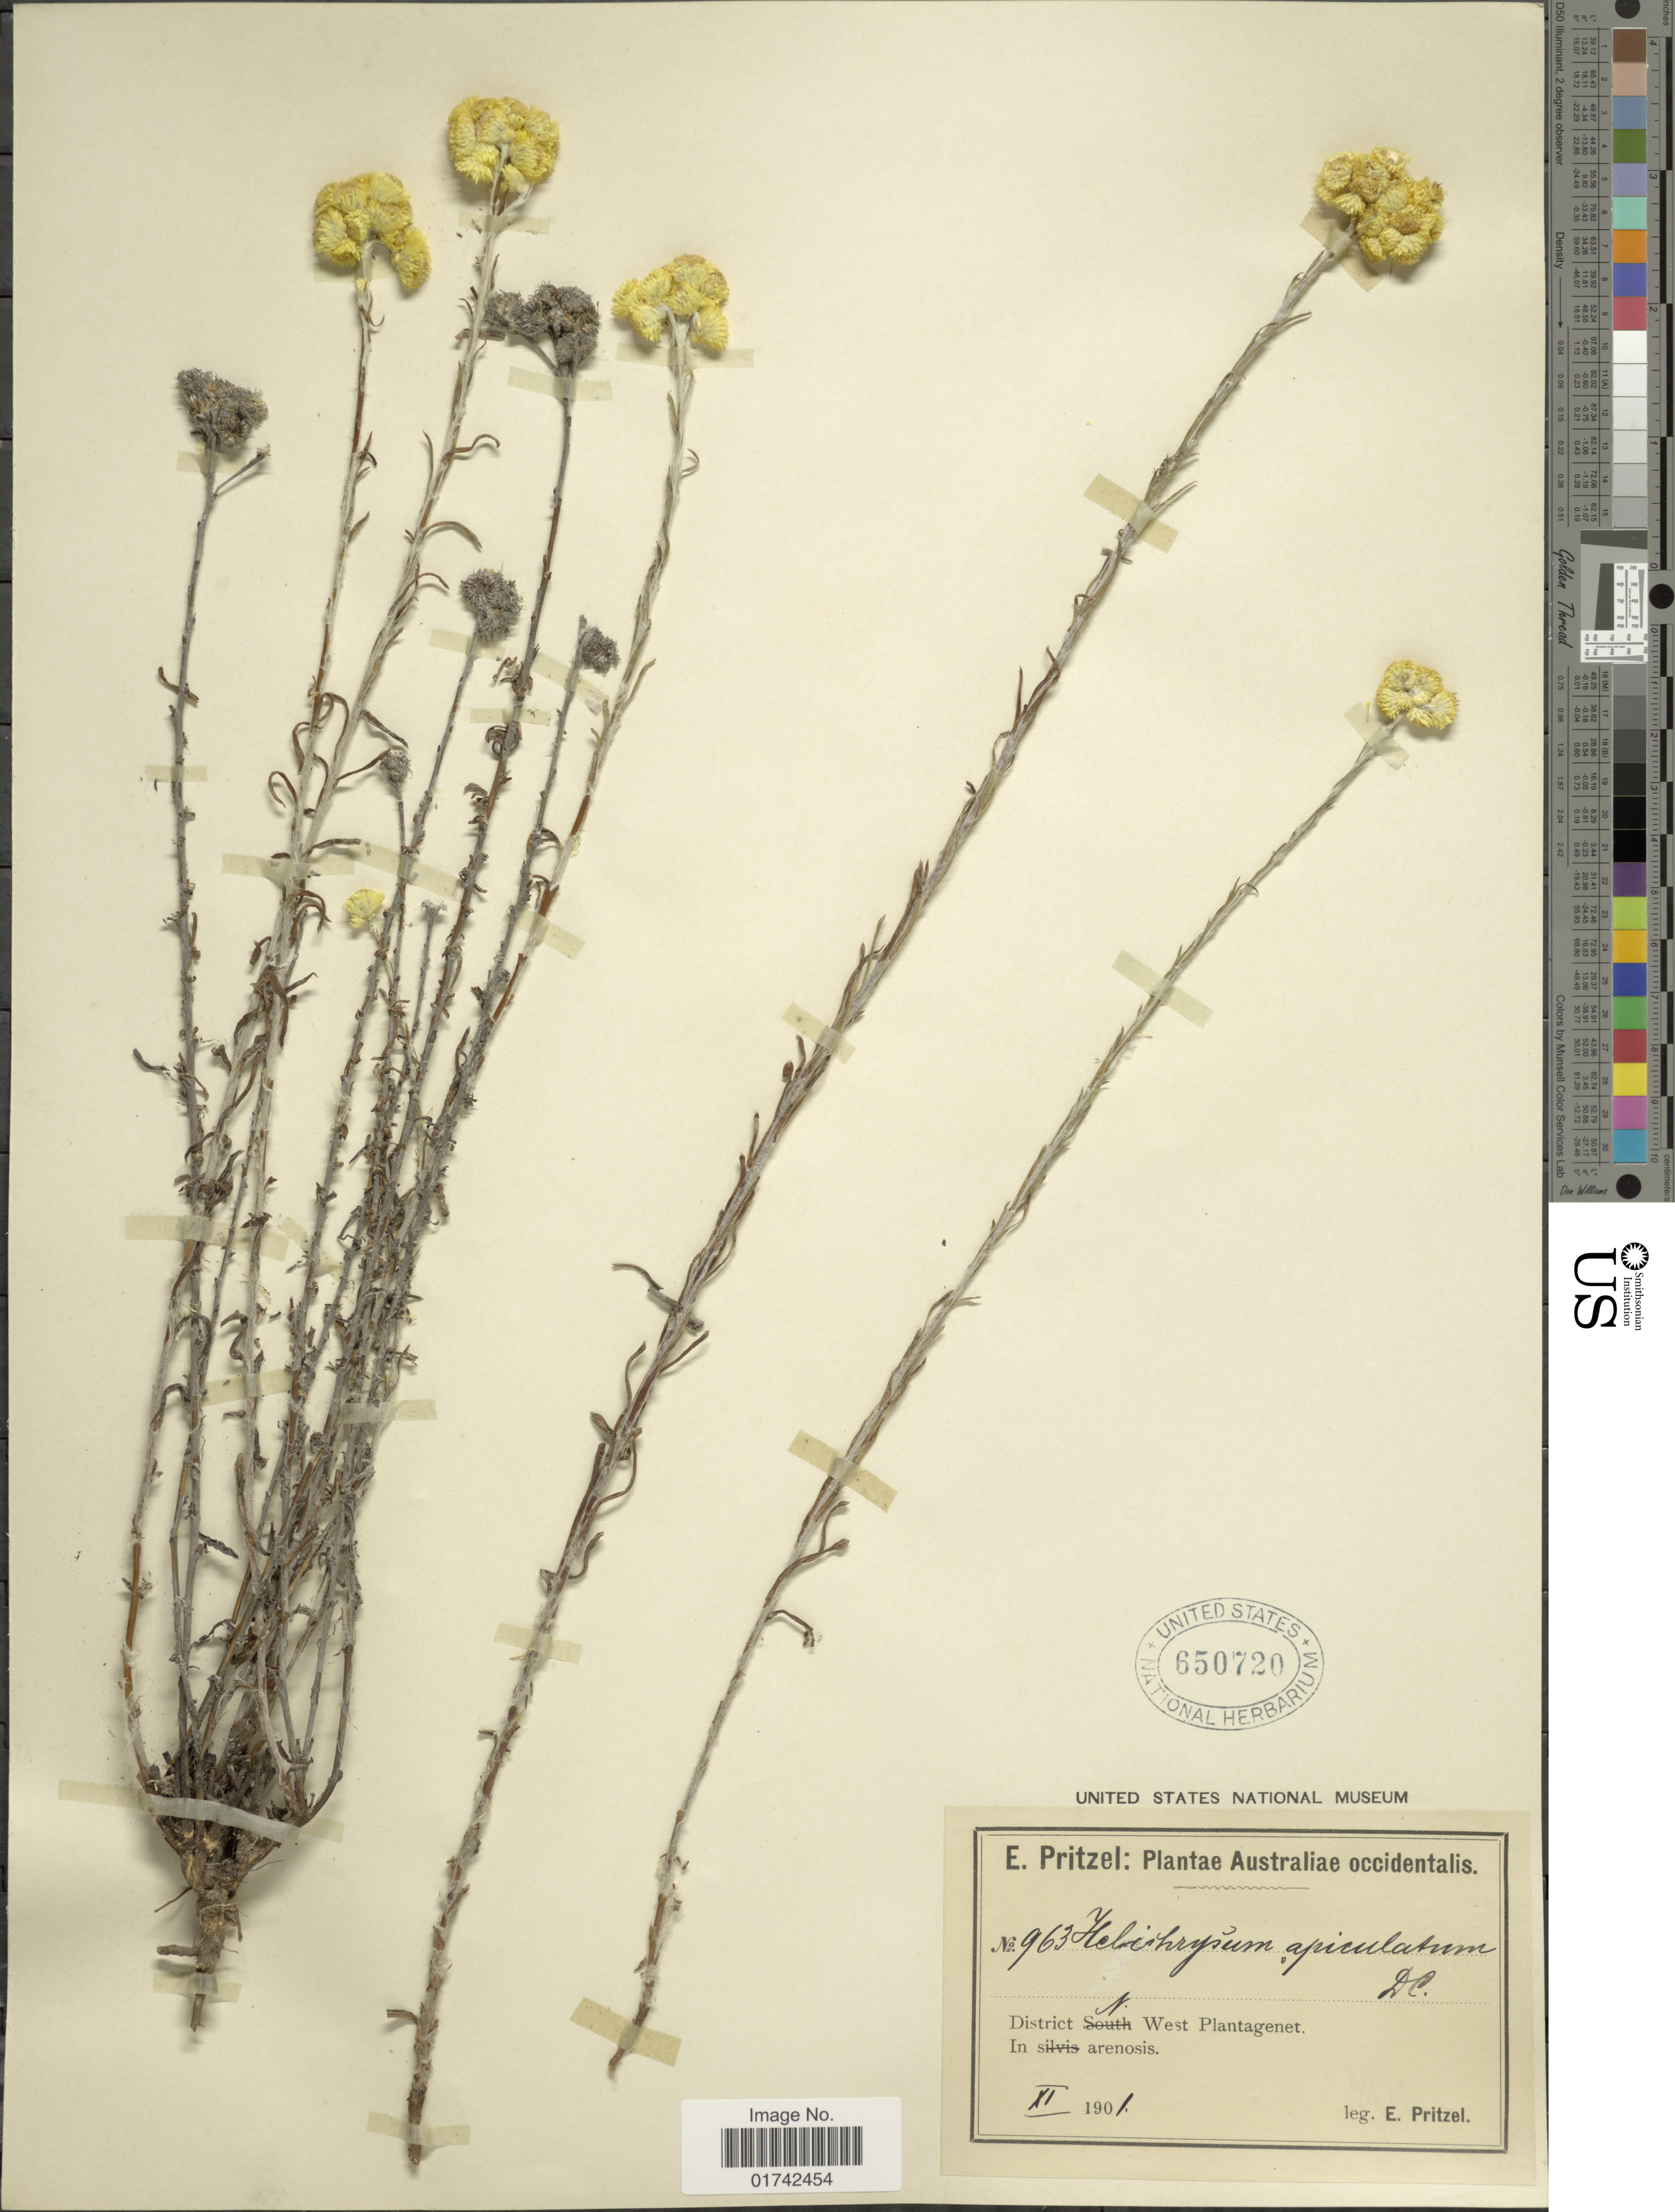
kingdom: Plantae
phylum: Tracheophyta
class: Magnoliopsida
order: Asterales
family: Asteraceae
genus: Helichrysum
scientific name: Helichrysum apiculatum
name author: (Labill.) D. Don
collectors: E. G. Pritzel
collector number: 963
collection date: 1901-11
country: Australia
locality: District N. West Plantagenet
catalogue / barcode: US 650720